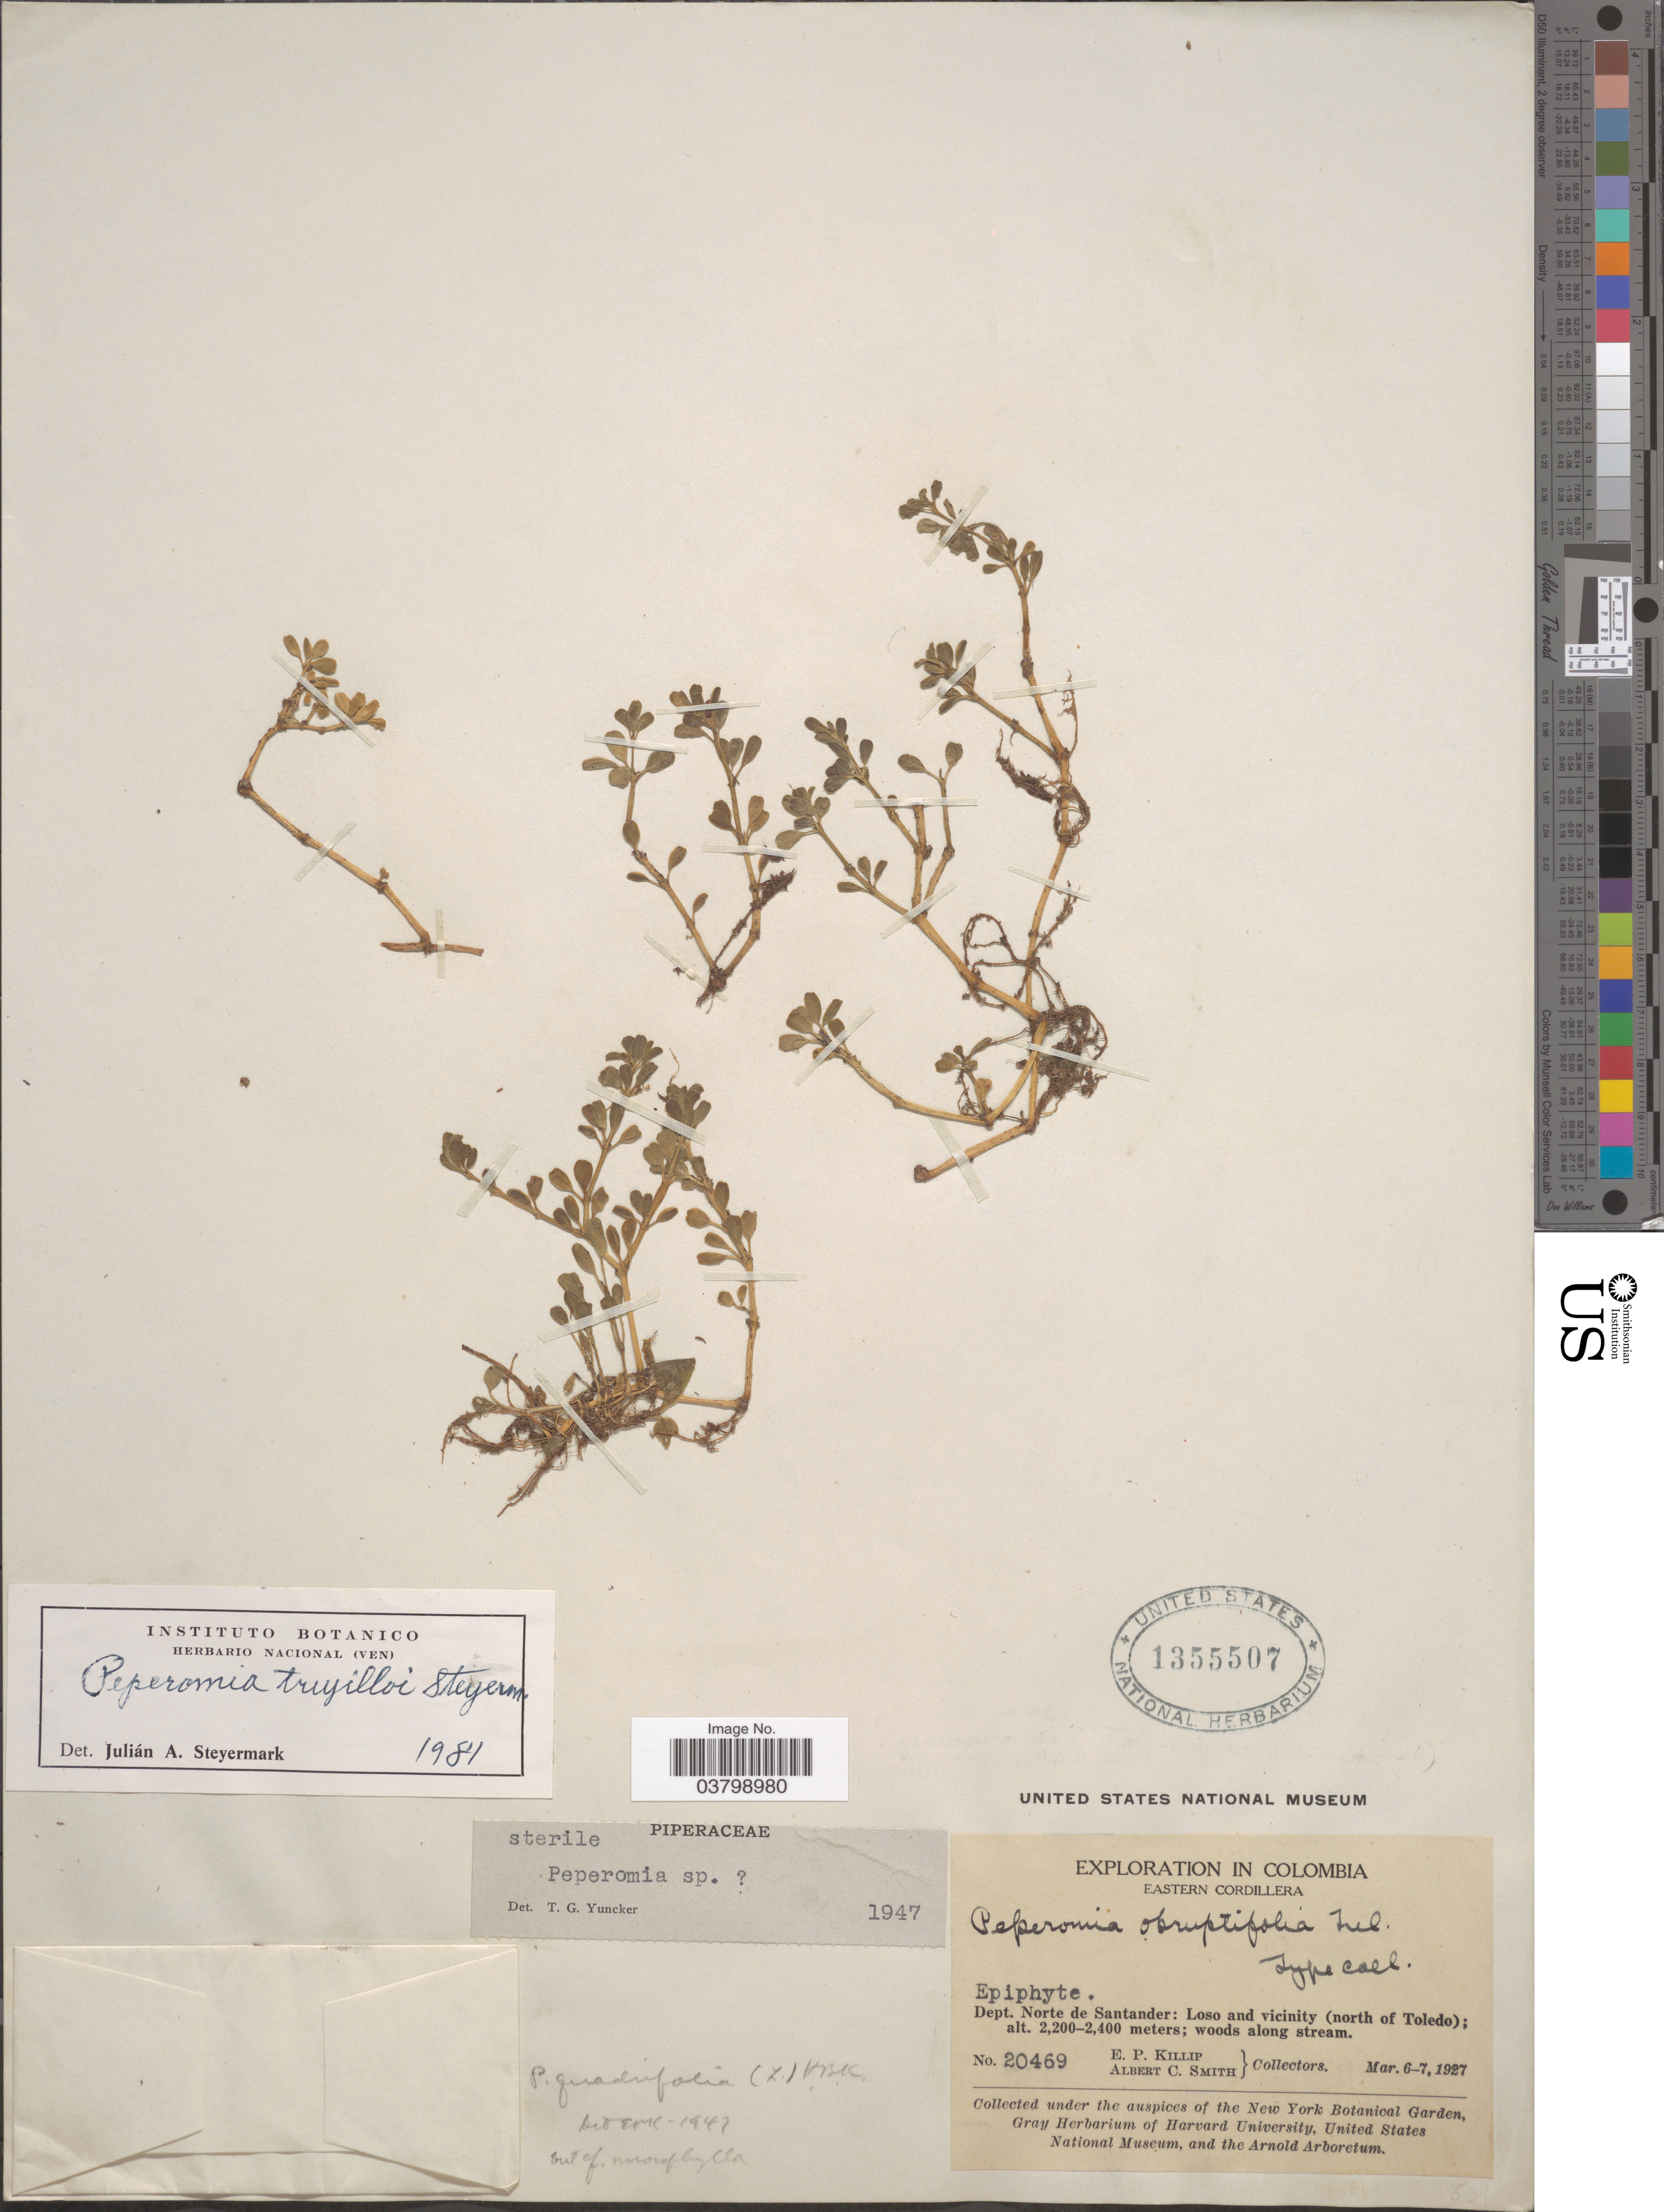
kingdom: Plantae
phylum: Tracheophyta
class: Magnoliopsida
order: Piperales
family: Piperaceae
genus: Peperomia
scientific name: Peperomia trujilloi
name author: Steyerm.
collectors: E. P. Killip & A. C. Smith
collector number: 20469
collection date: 1927-03-06/1927-03-07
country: Colombia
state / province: Norte de Santander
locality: Eastern Cordillera. Dept. Norte de Santander: Loso and vicinity (north of Toledo).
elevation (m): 2200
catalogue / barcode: US 1355507